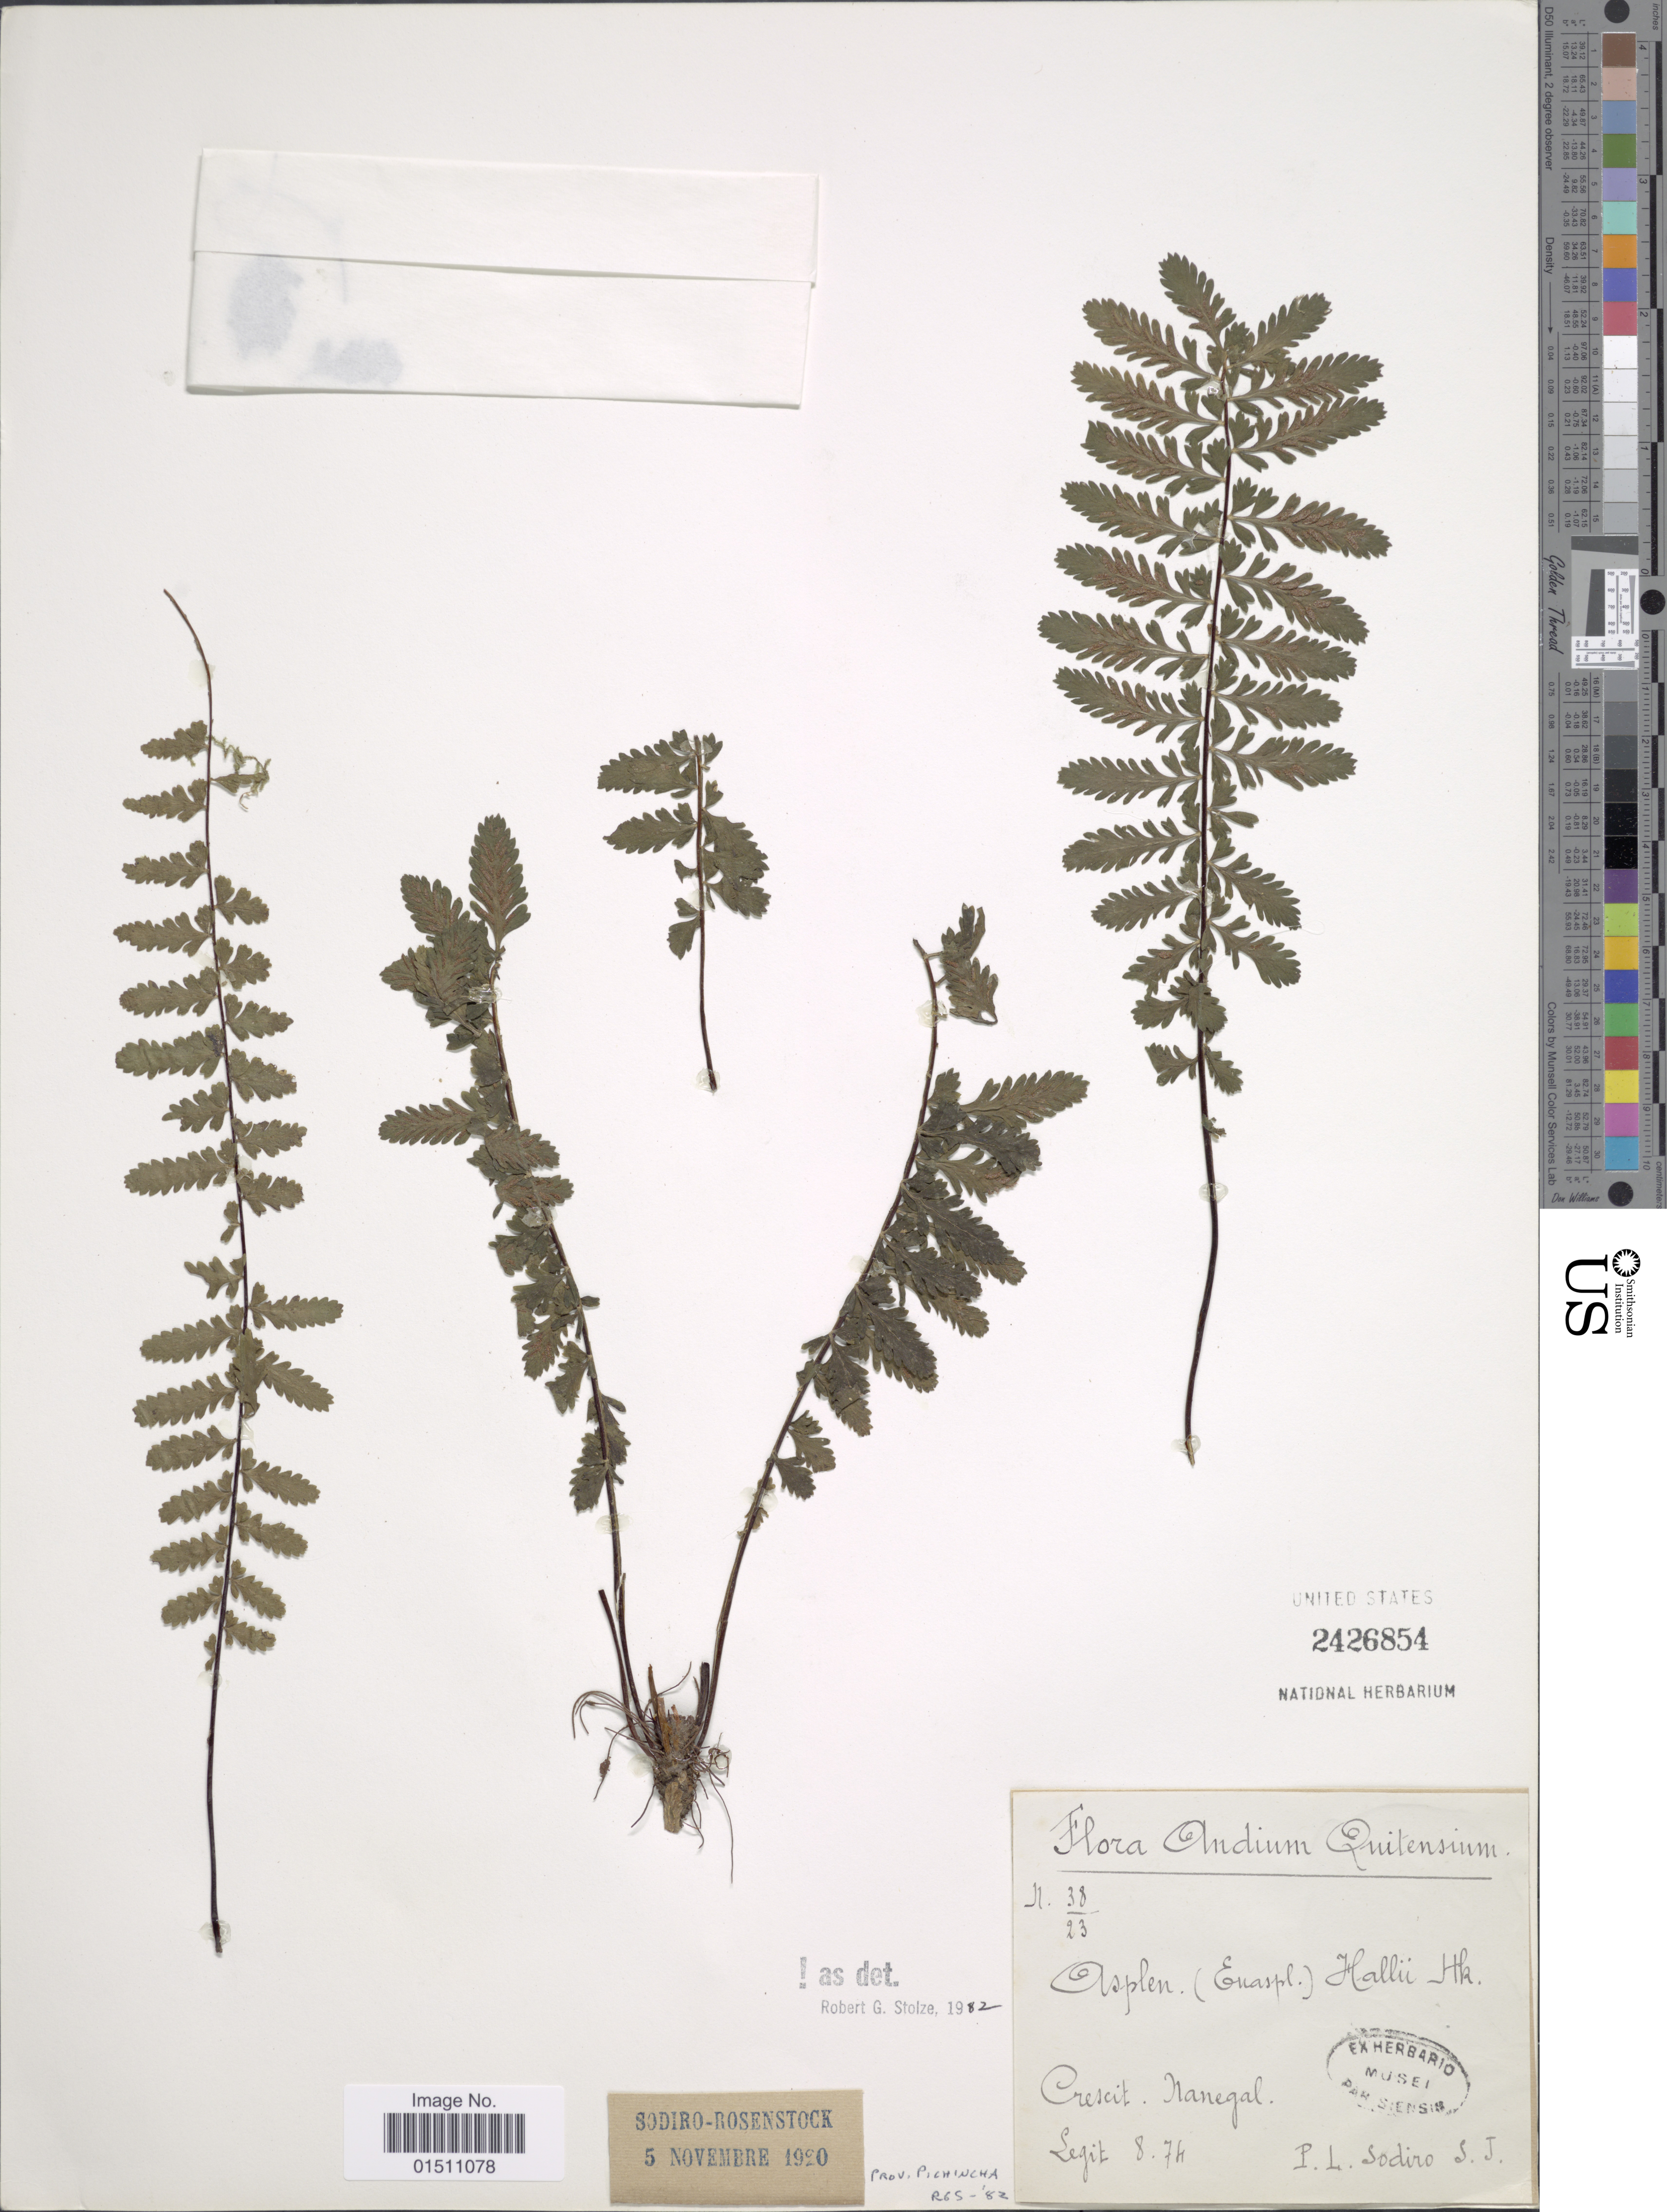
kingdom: Plantae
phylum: Tracheophyta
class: Polypodiopsida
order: Polypodiales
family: Aspleniaceae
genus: Asplenium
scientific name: Asplenium hallii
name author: Hook.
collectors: P. Sodiro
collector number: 38/23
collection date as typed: Transcribed d/m/y: /8/74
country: Ecuador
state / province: Pichincha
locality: Andium Quitensium, Nanegal.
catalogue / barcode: US 2426854